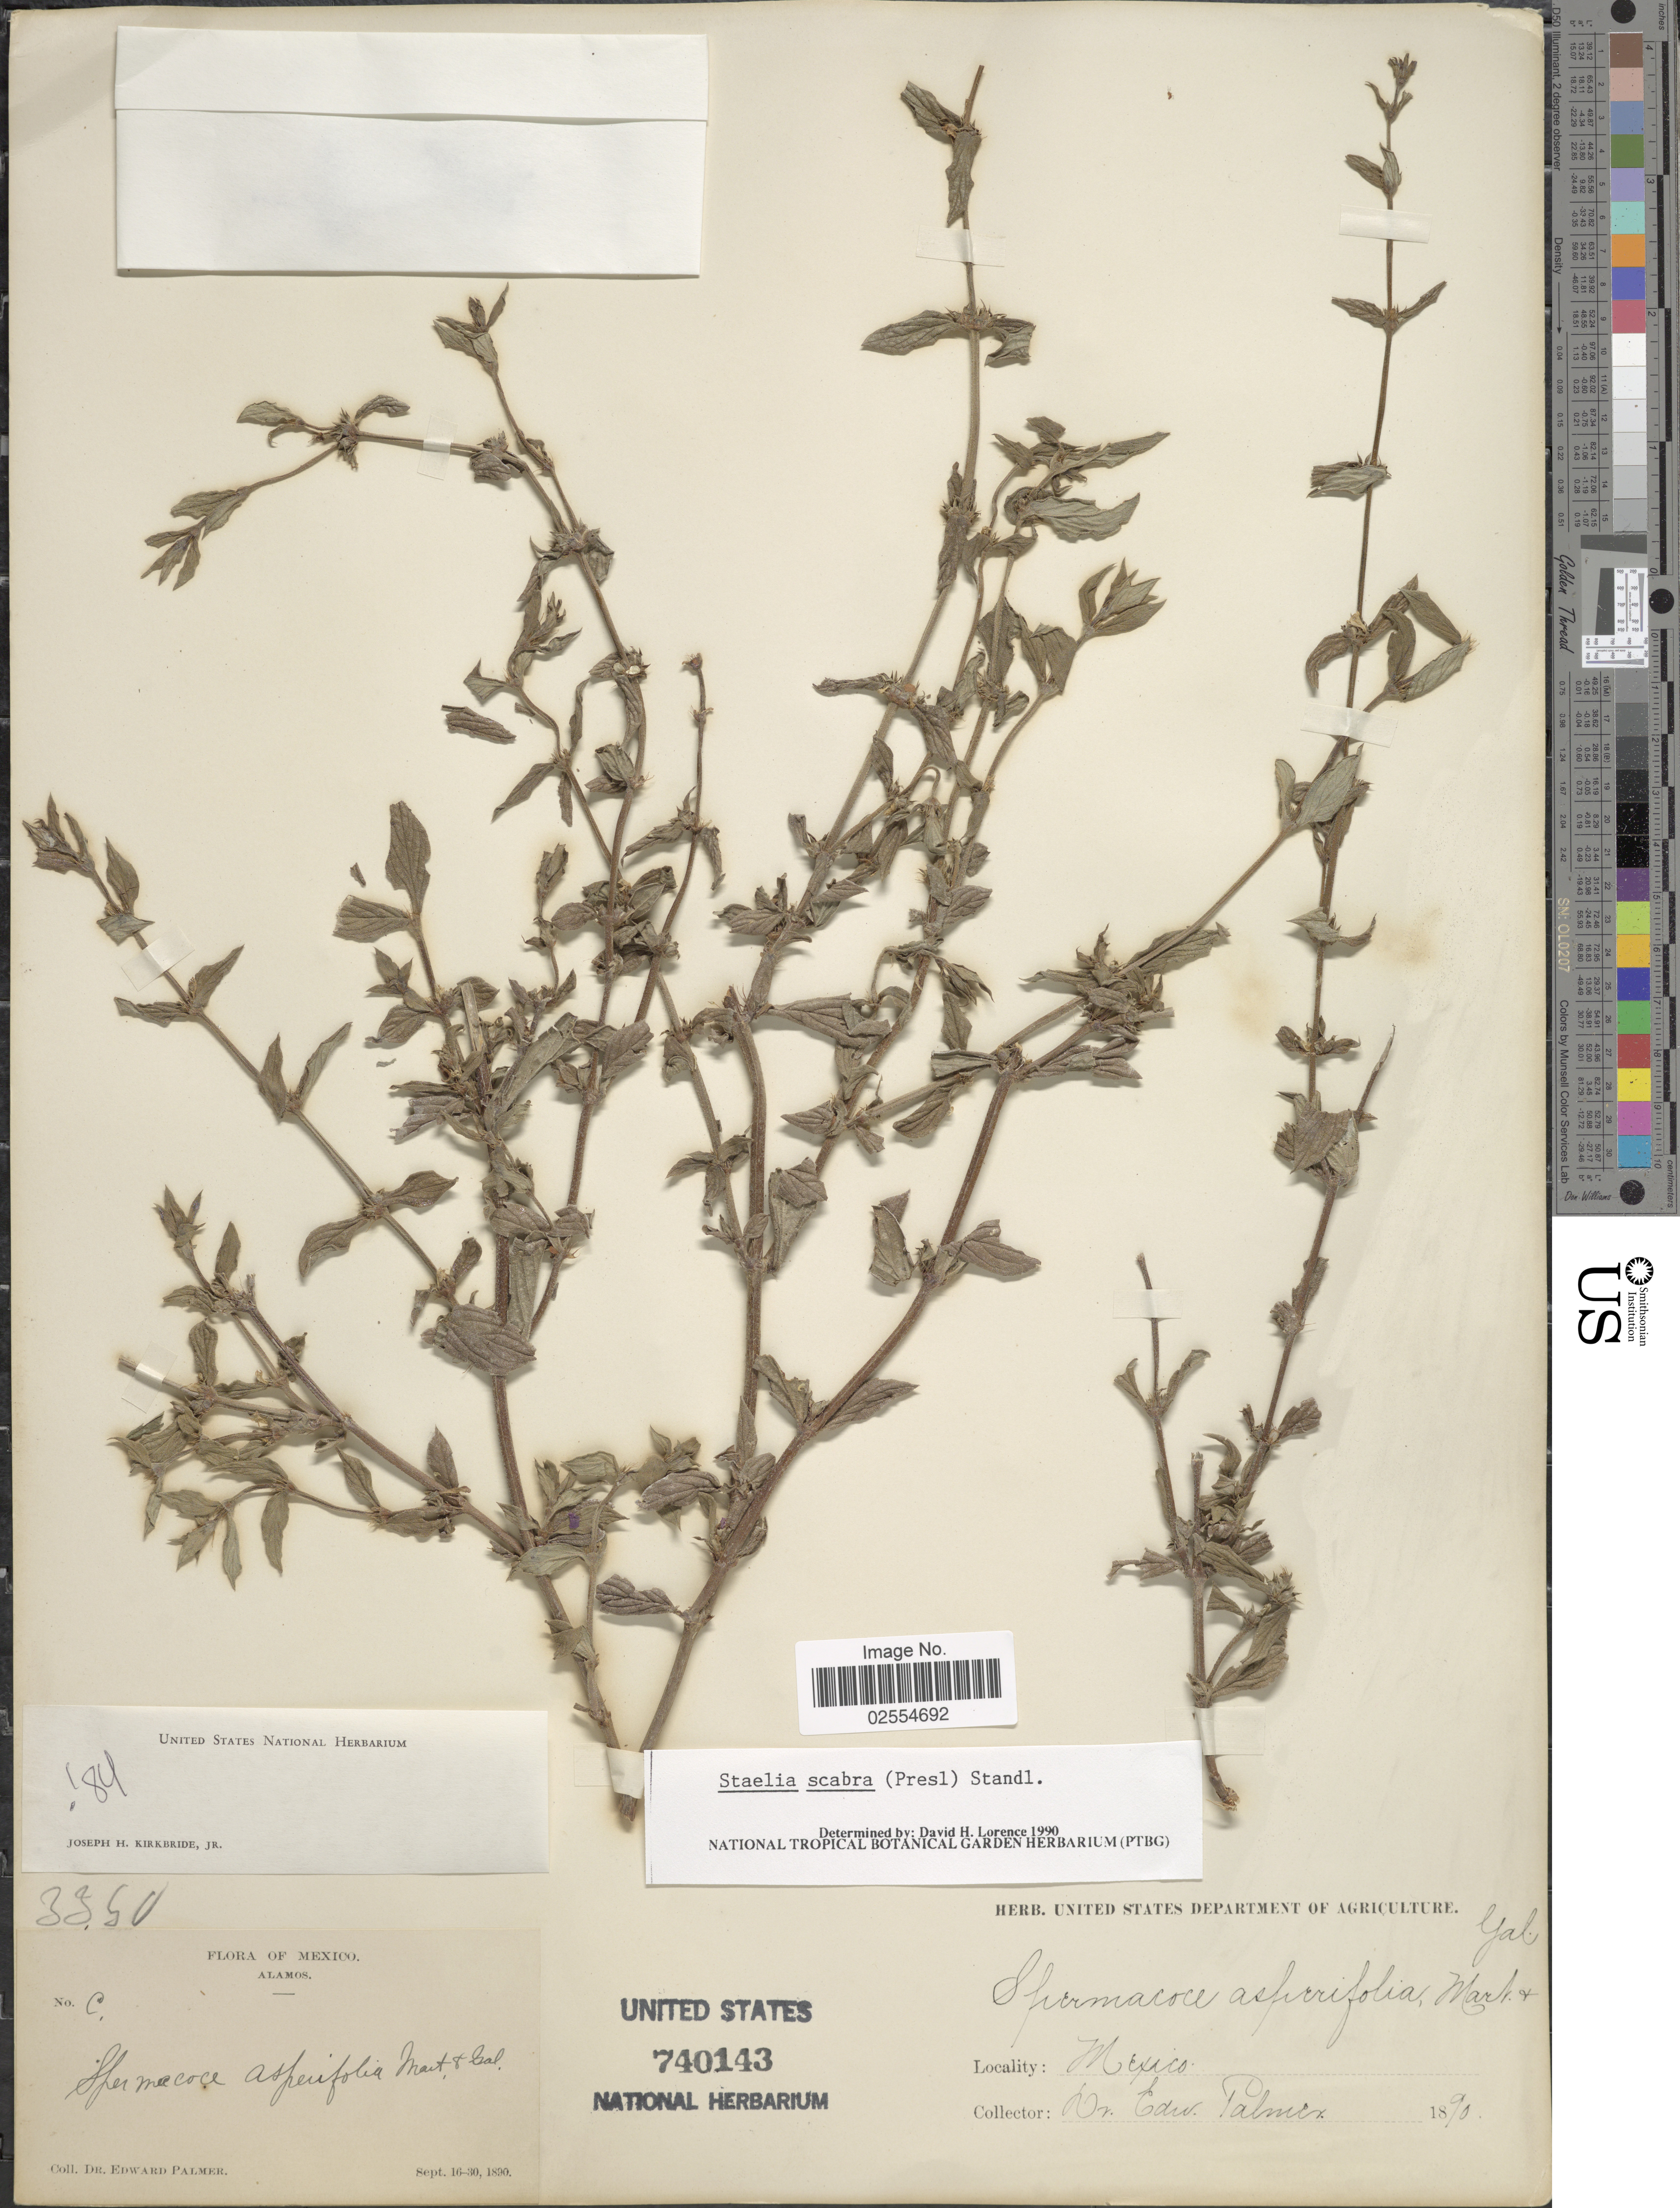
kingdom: Plantae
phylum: Tracheophyta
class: Magnoliopsida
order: Gentianales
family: Rubiaceae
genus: Staelia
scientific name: Staelia scabra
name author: (C. Presl) Standl.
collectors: E. Palmer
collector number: C3350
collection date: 1890-09-16/1890-09-30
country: Mexico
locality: Alamos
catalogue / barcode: US 740143